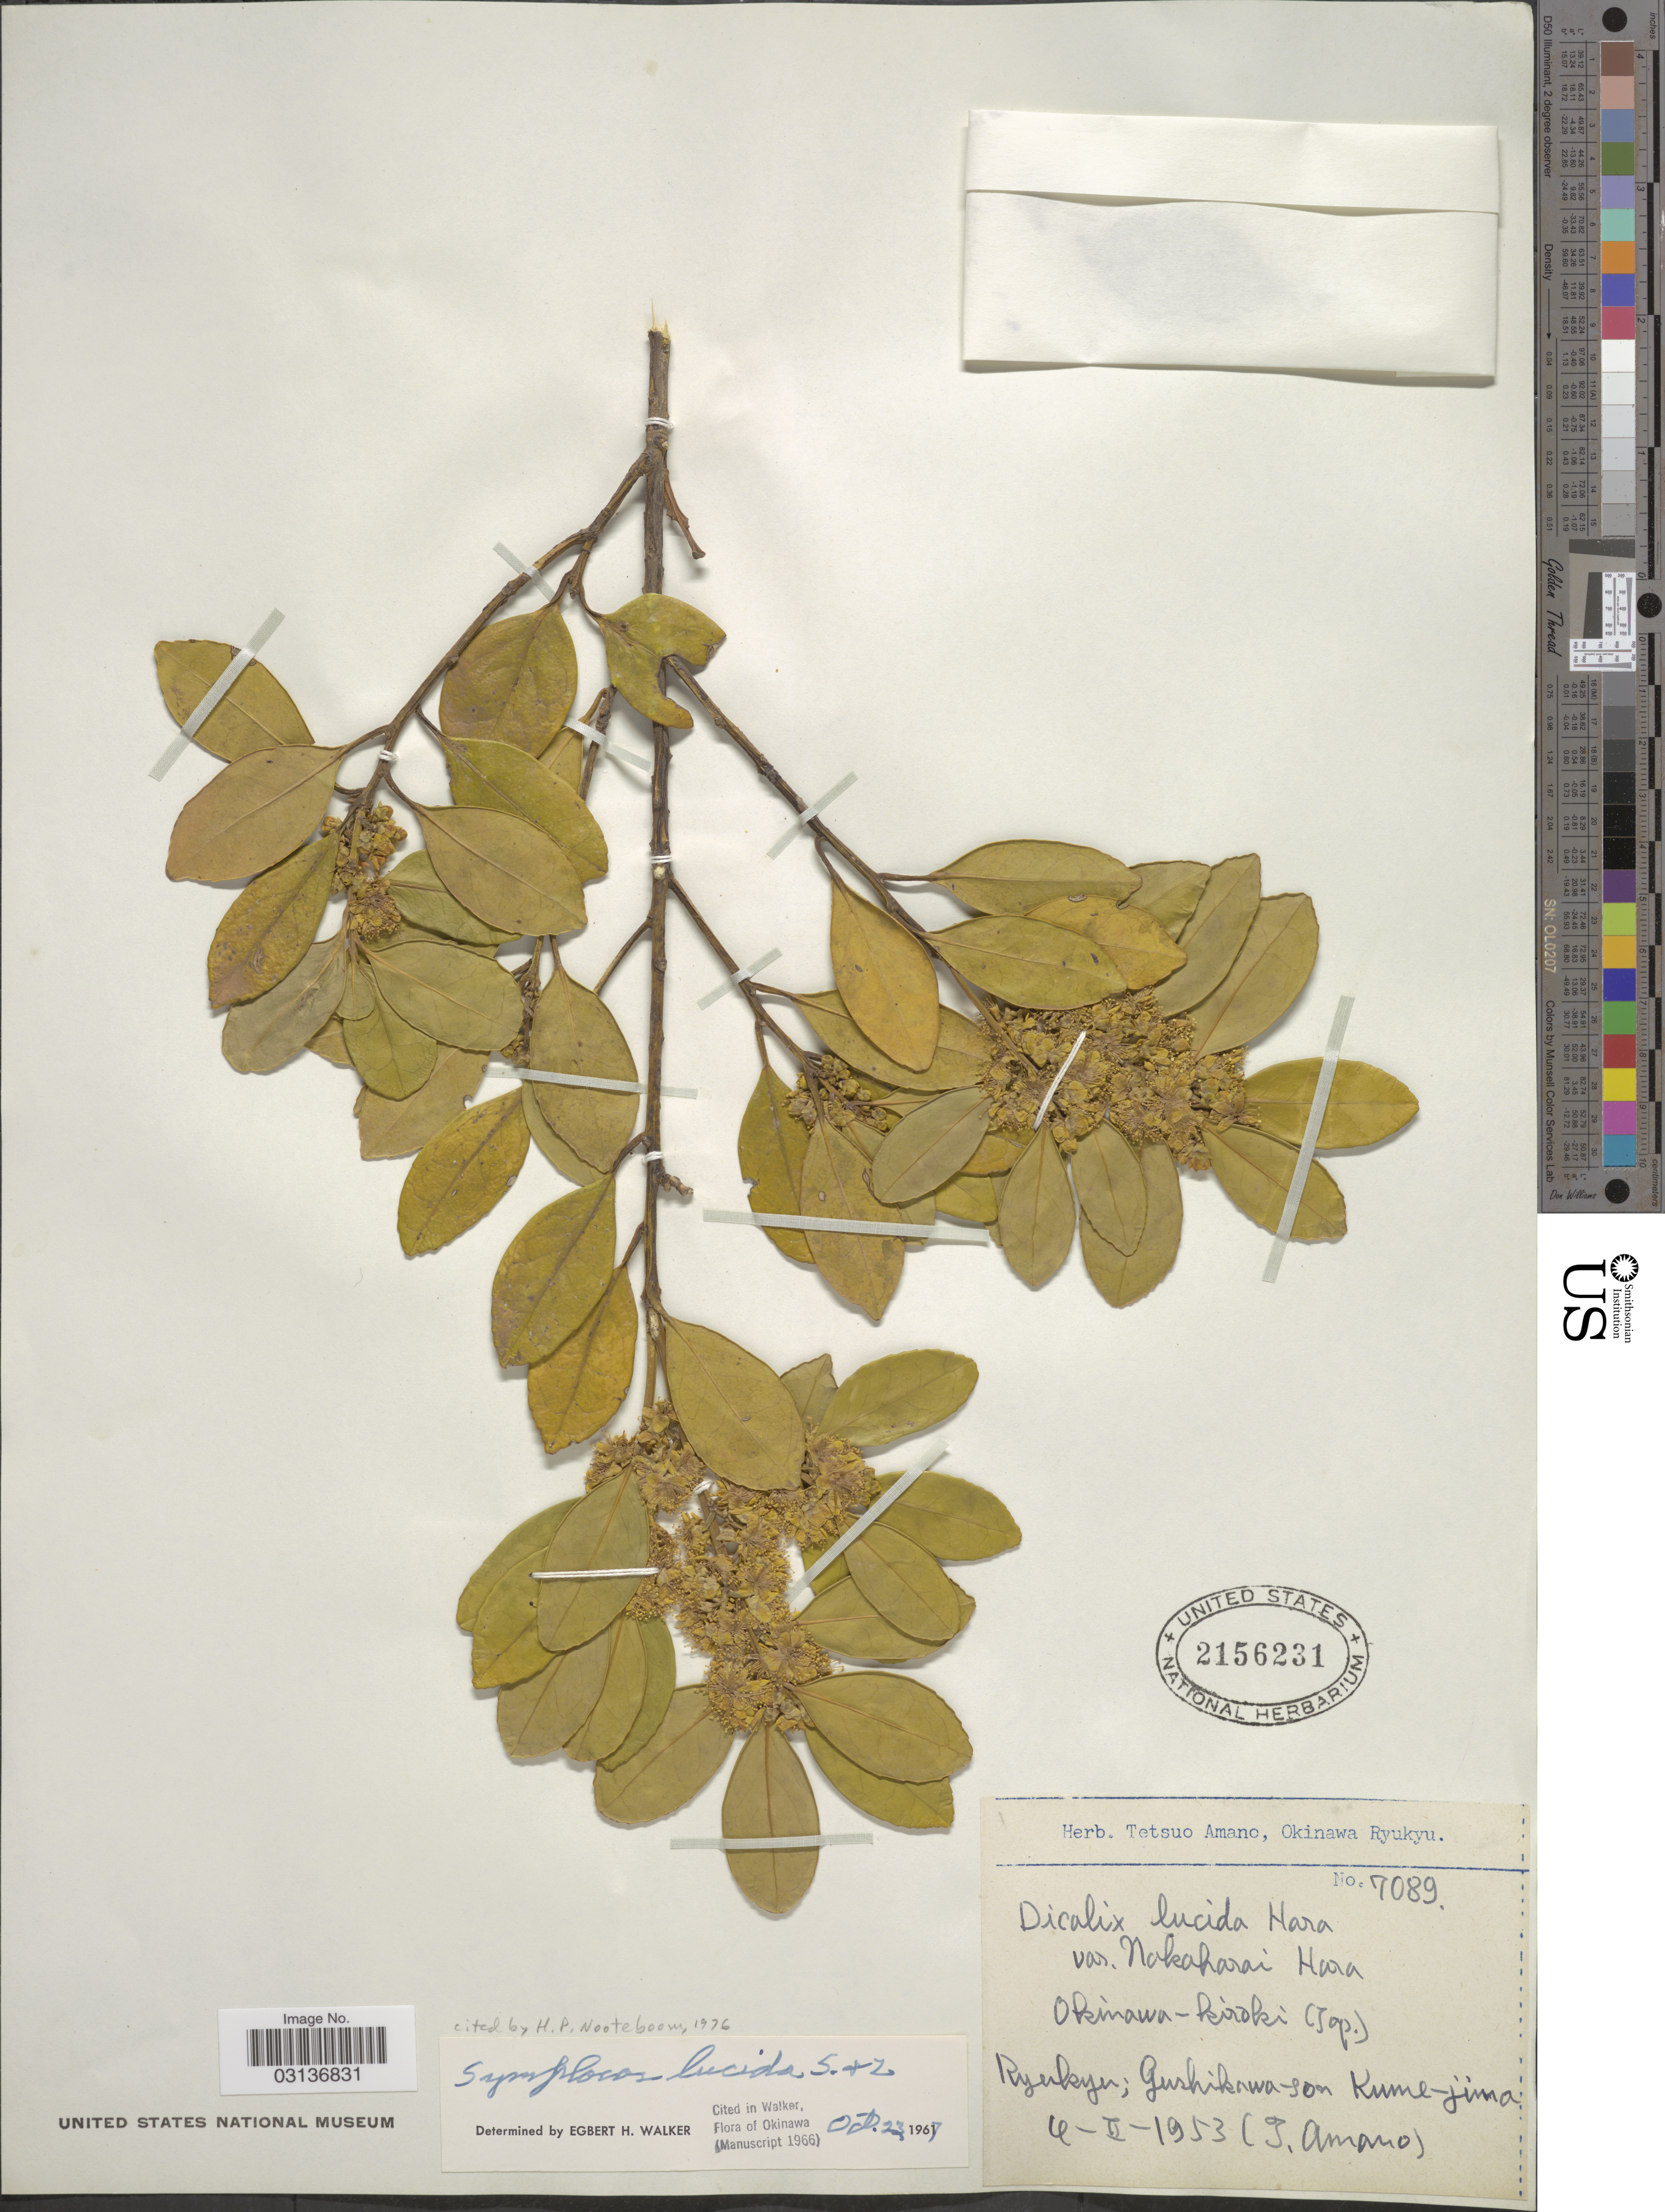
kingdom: Plantae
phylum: Tracheophyta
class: Magnoliopsida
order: Ericales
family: Symplocaceae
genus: Symplocos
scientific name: Symplocos lucida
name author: (Thurb.) Siebold & Zucc.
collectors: T. Amano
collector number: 7089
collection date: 1953-02-04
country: Japan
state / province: Okinawa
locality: Ryukyu; Gushikawa-son. Kume-jima.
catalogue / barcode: US 2156231